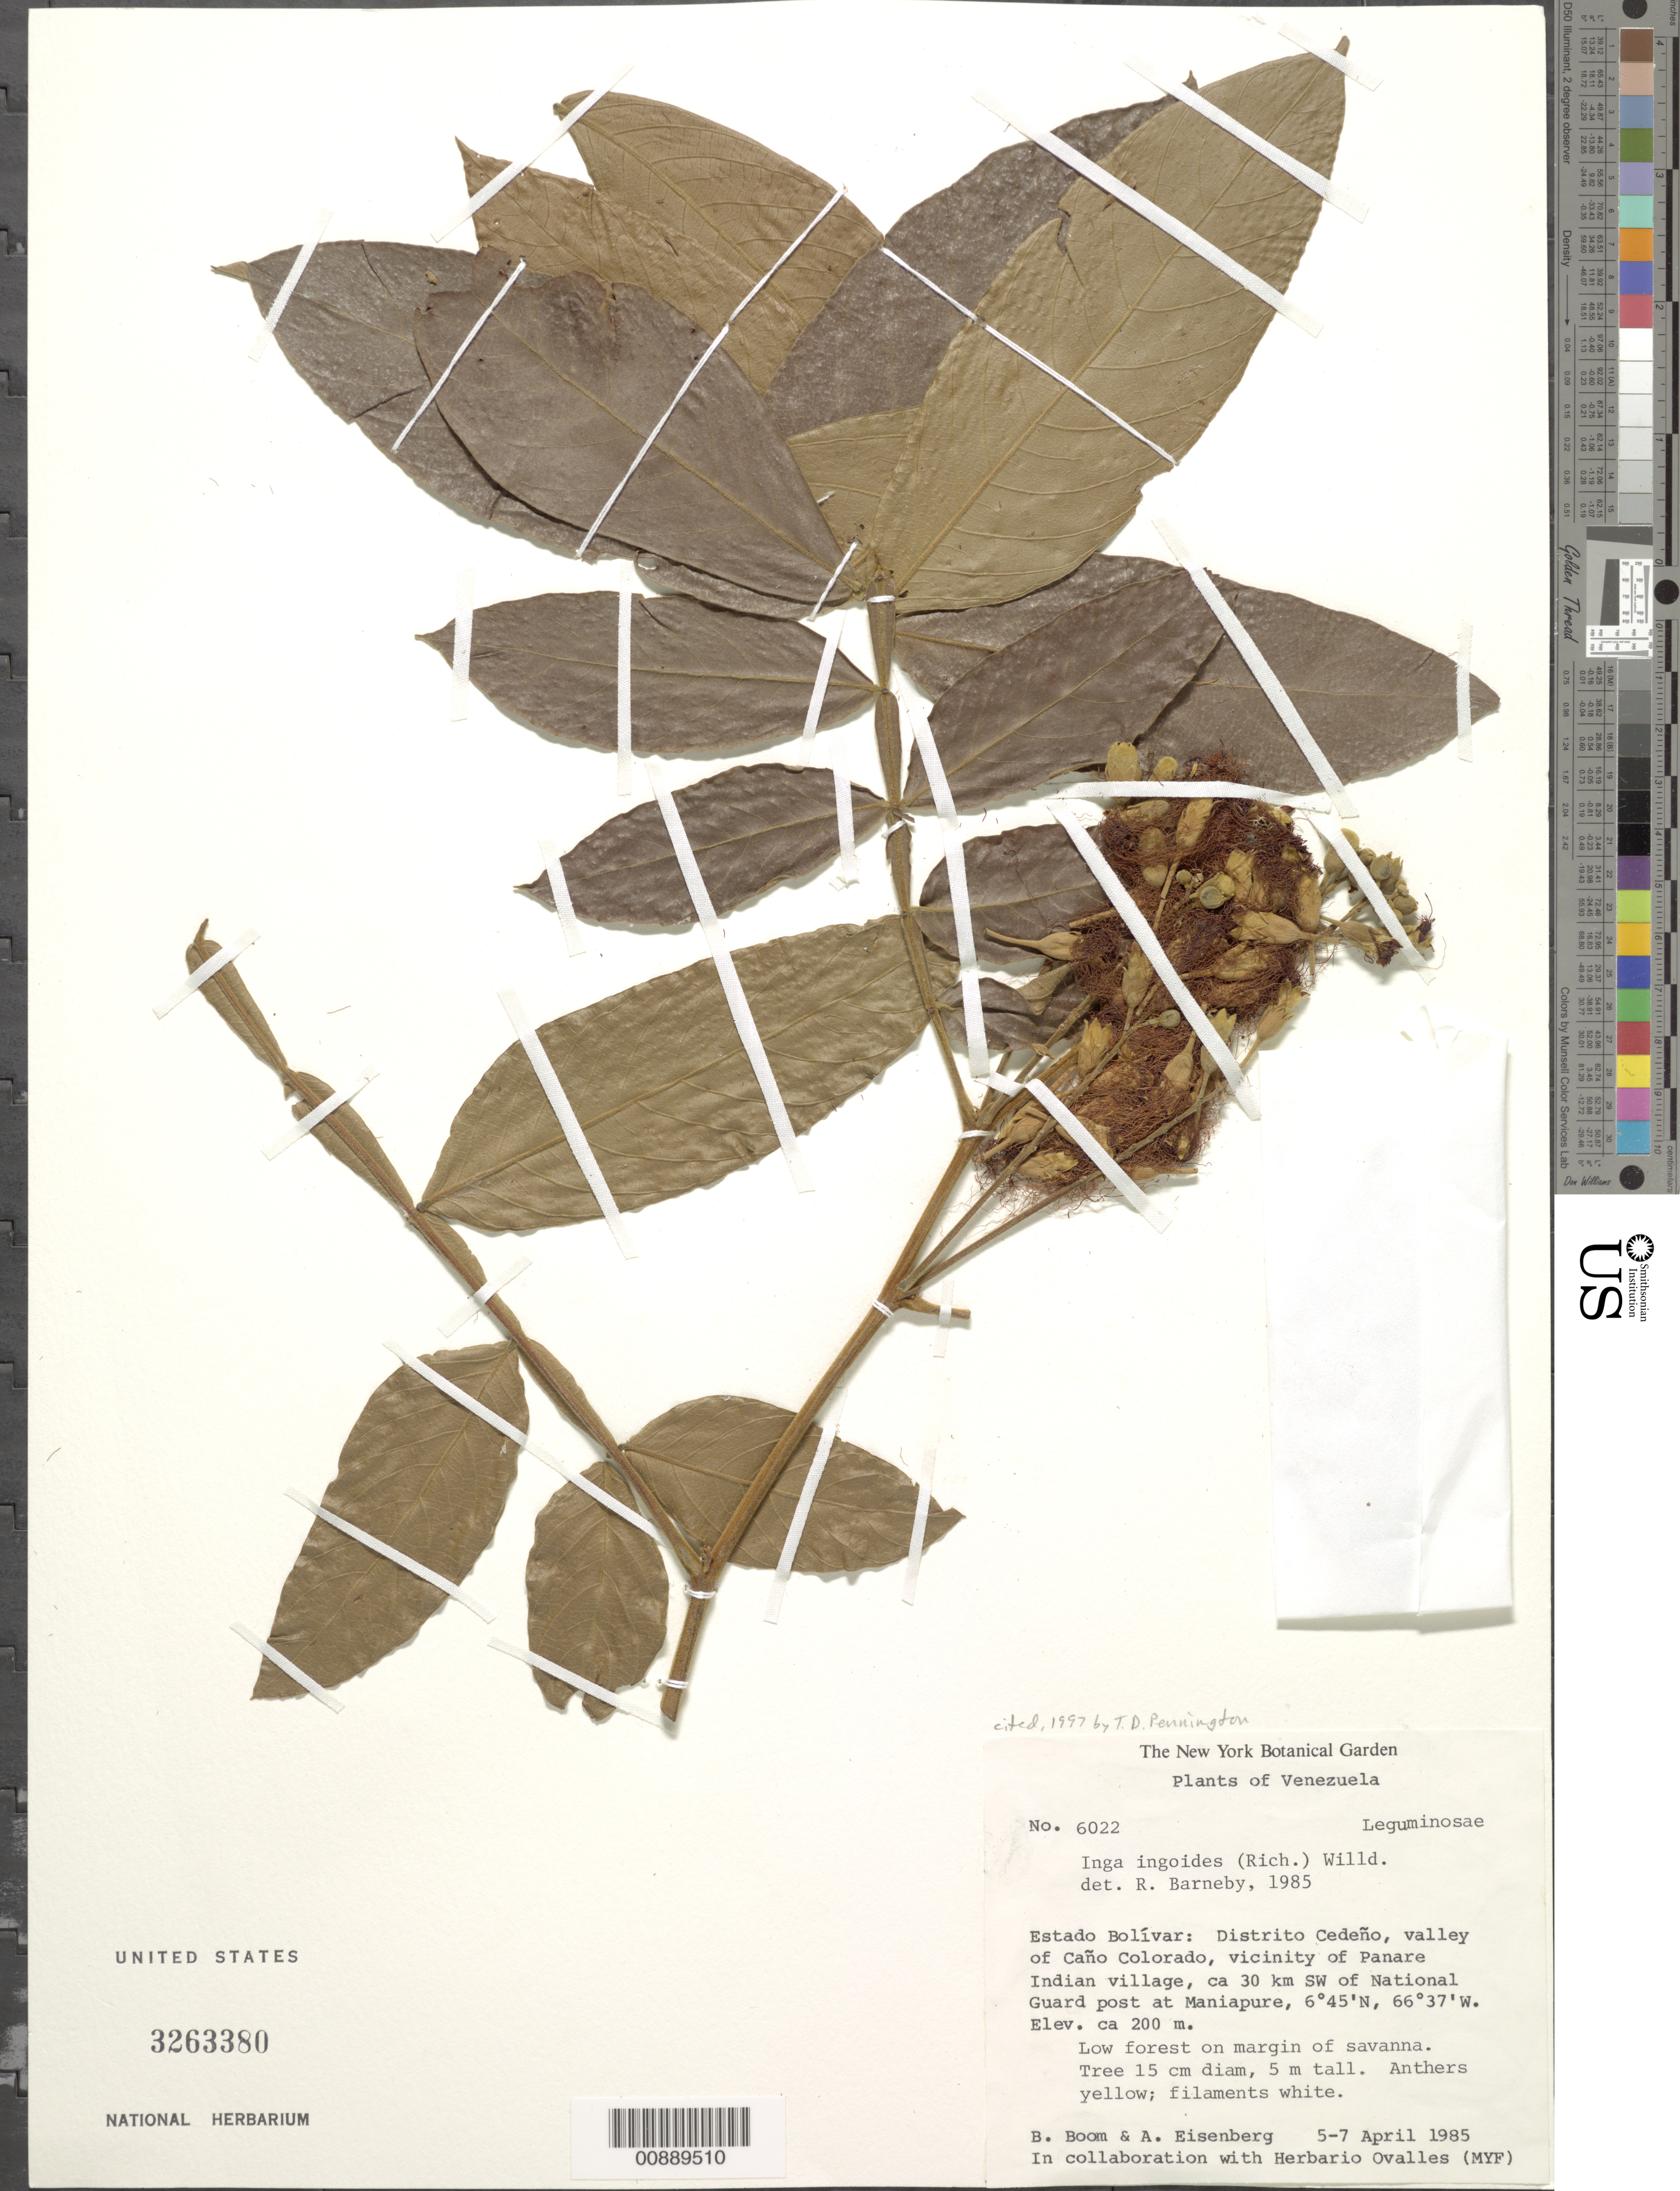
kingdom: Plantae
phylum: Tracheophyta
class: Magnoliopsida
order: Fabales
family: Fabaceae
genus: Inga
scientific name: Inga ingoides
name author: (Rich.) Willd.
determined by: Pennington, T. D., (K)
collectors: B. M. Boom & A. Eisenberg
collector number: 6022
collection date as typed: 5-Apr-85 to 7-Apr-85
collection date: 1985-04-05/1985-04-07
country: Venezuela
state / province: Bolívar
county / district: Cedeño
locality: Caño Colorado valley, Panare Indian village vic., ca 30 km SW of National Guard post at Maniapure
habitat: Low forest on margin of savanna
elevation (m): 200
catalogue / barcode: US 3263380